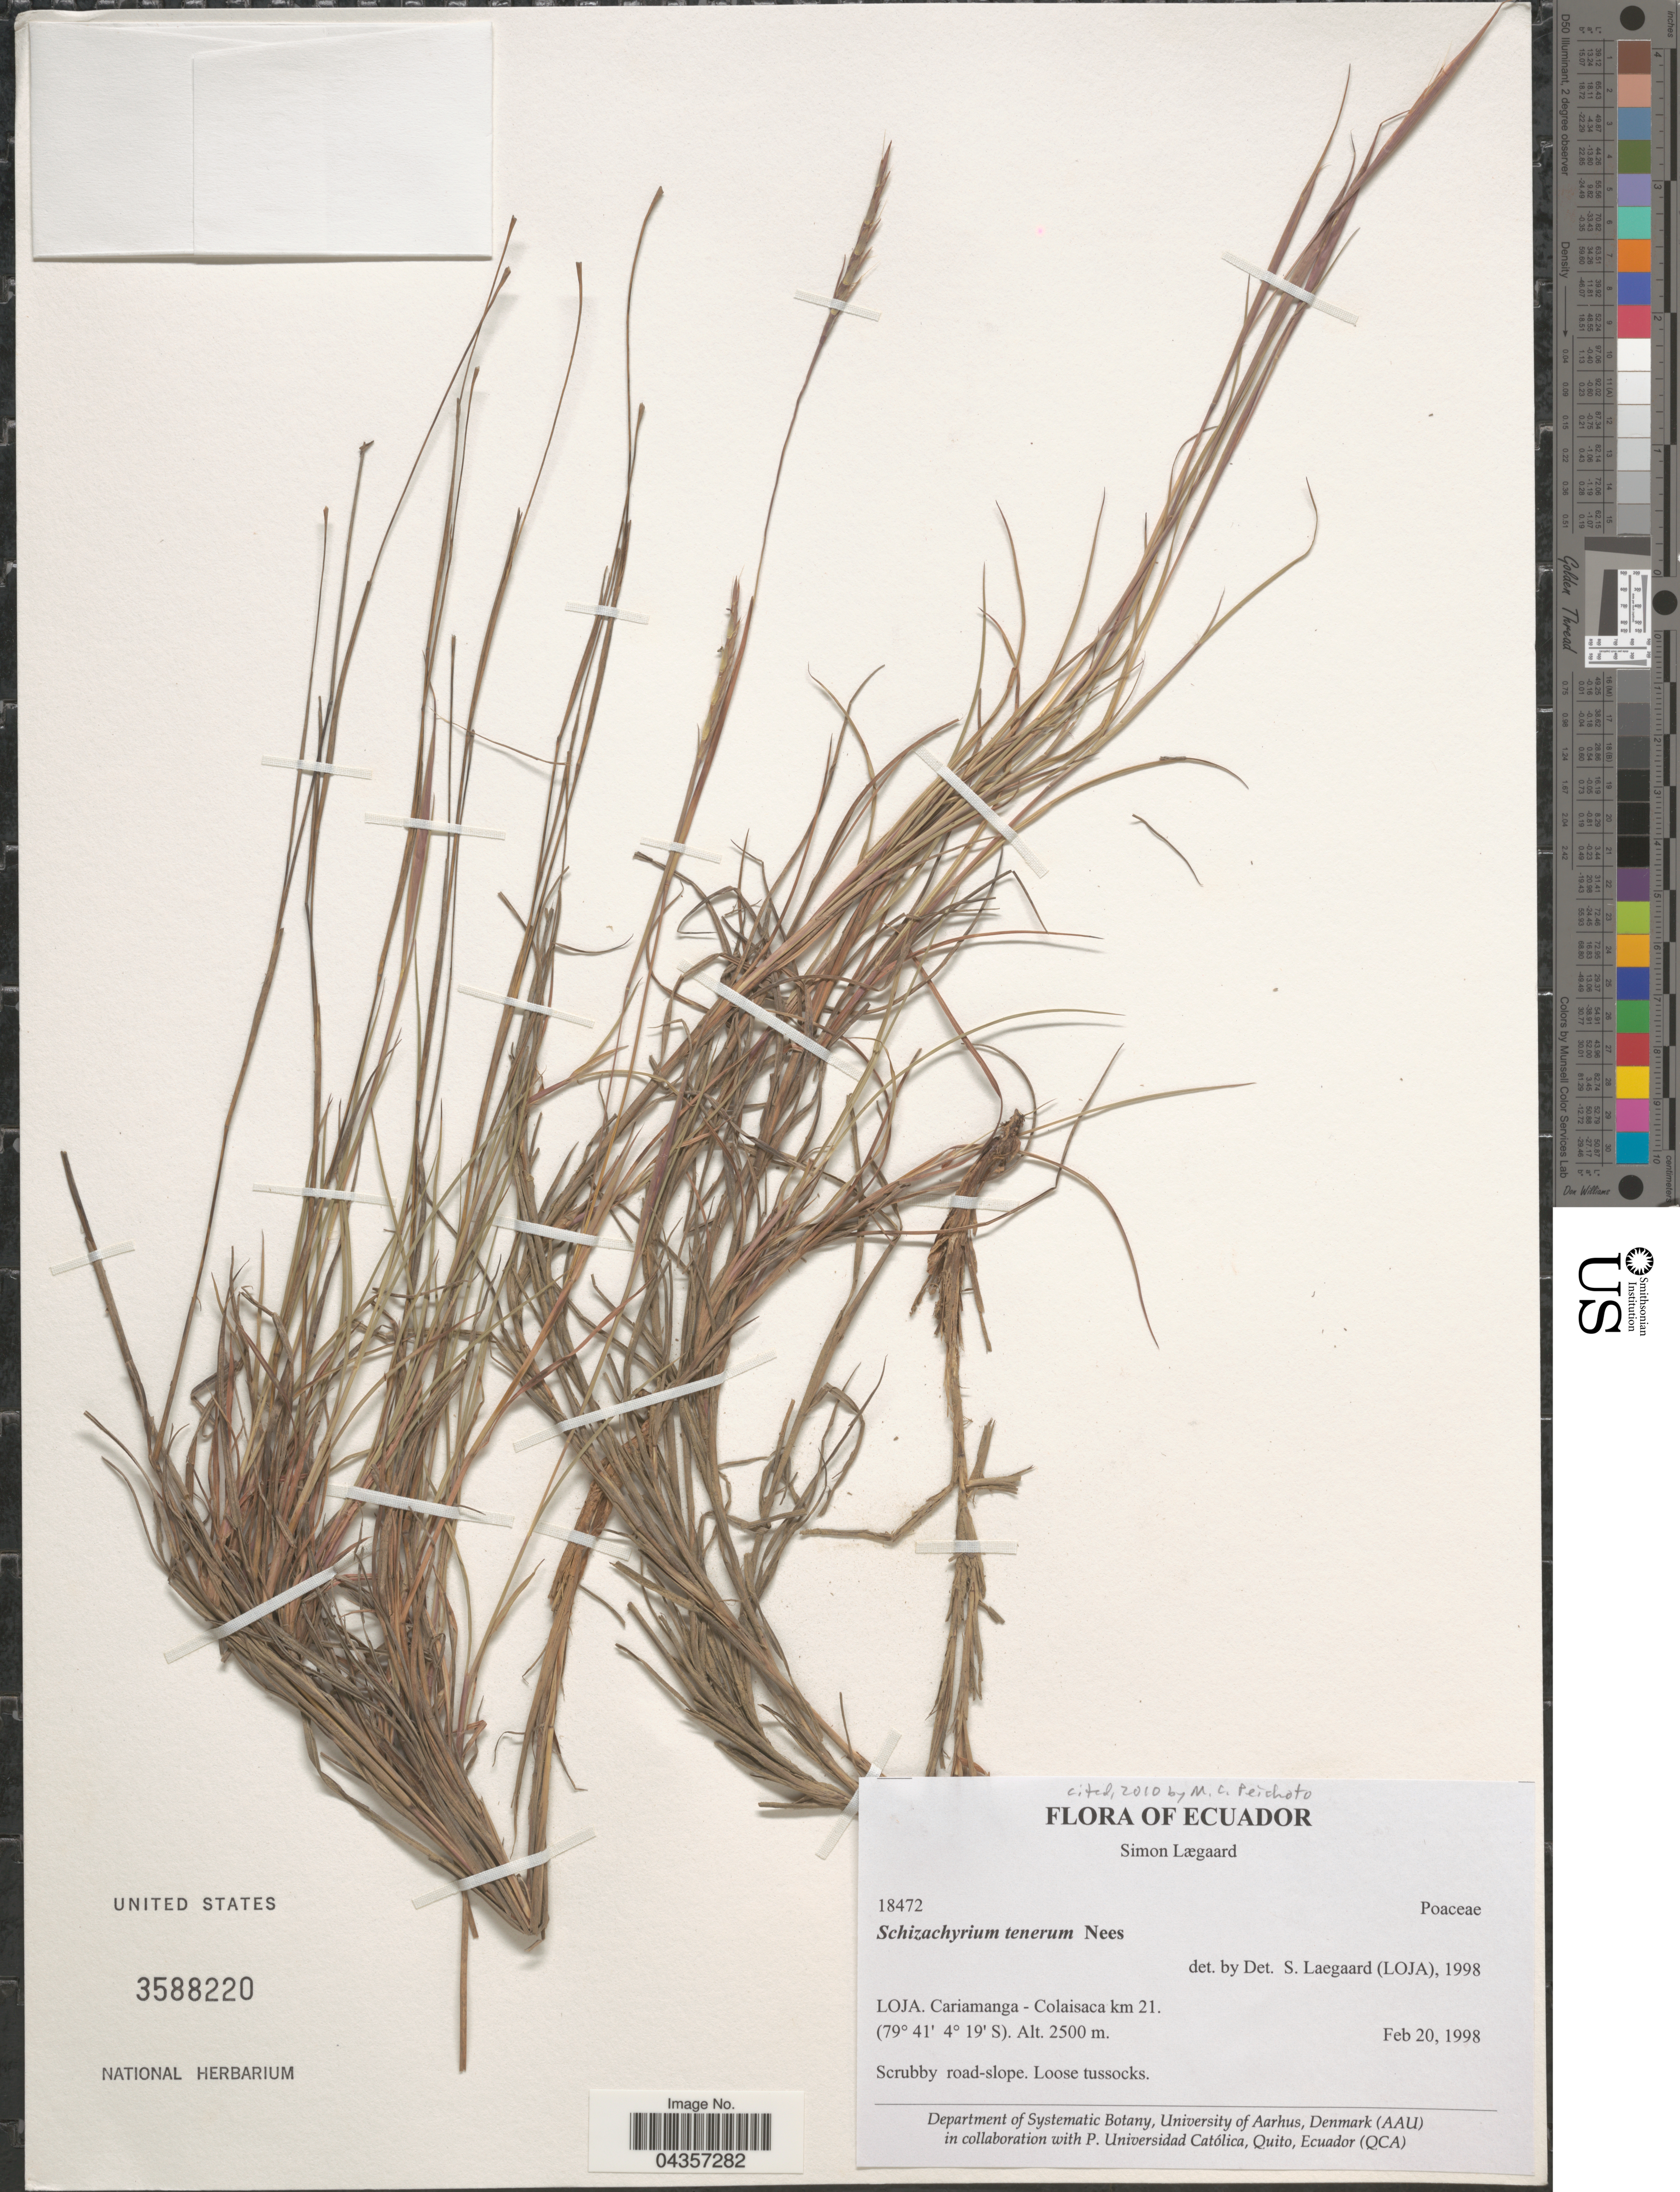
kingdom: Plantae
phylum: Tracheophyta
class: Liliopsida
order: Poales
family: Poaceae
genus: Schizachyrium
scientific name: Schizachyrium tenerum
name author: Nees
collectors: S. Lægaard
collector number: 18472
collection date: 1998-02-20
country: Ecuador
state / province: Loja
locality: Cariamanga - Colaisaca km 21.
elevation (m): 2500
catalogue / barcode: US 3588220